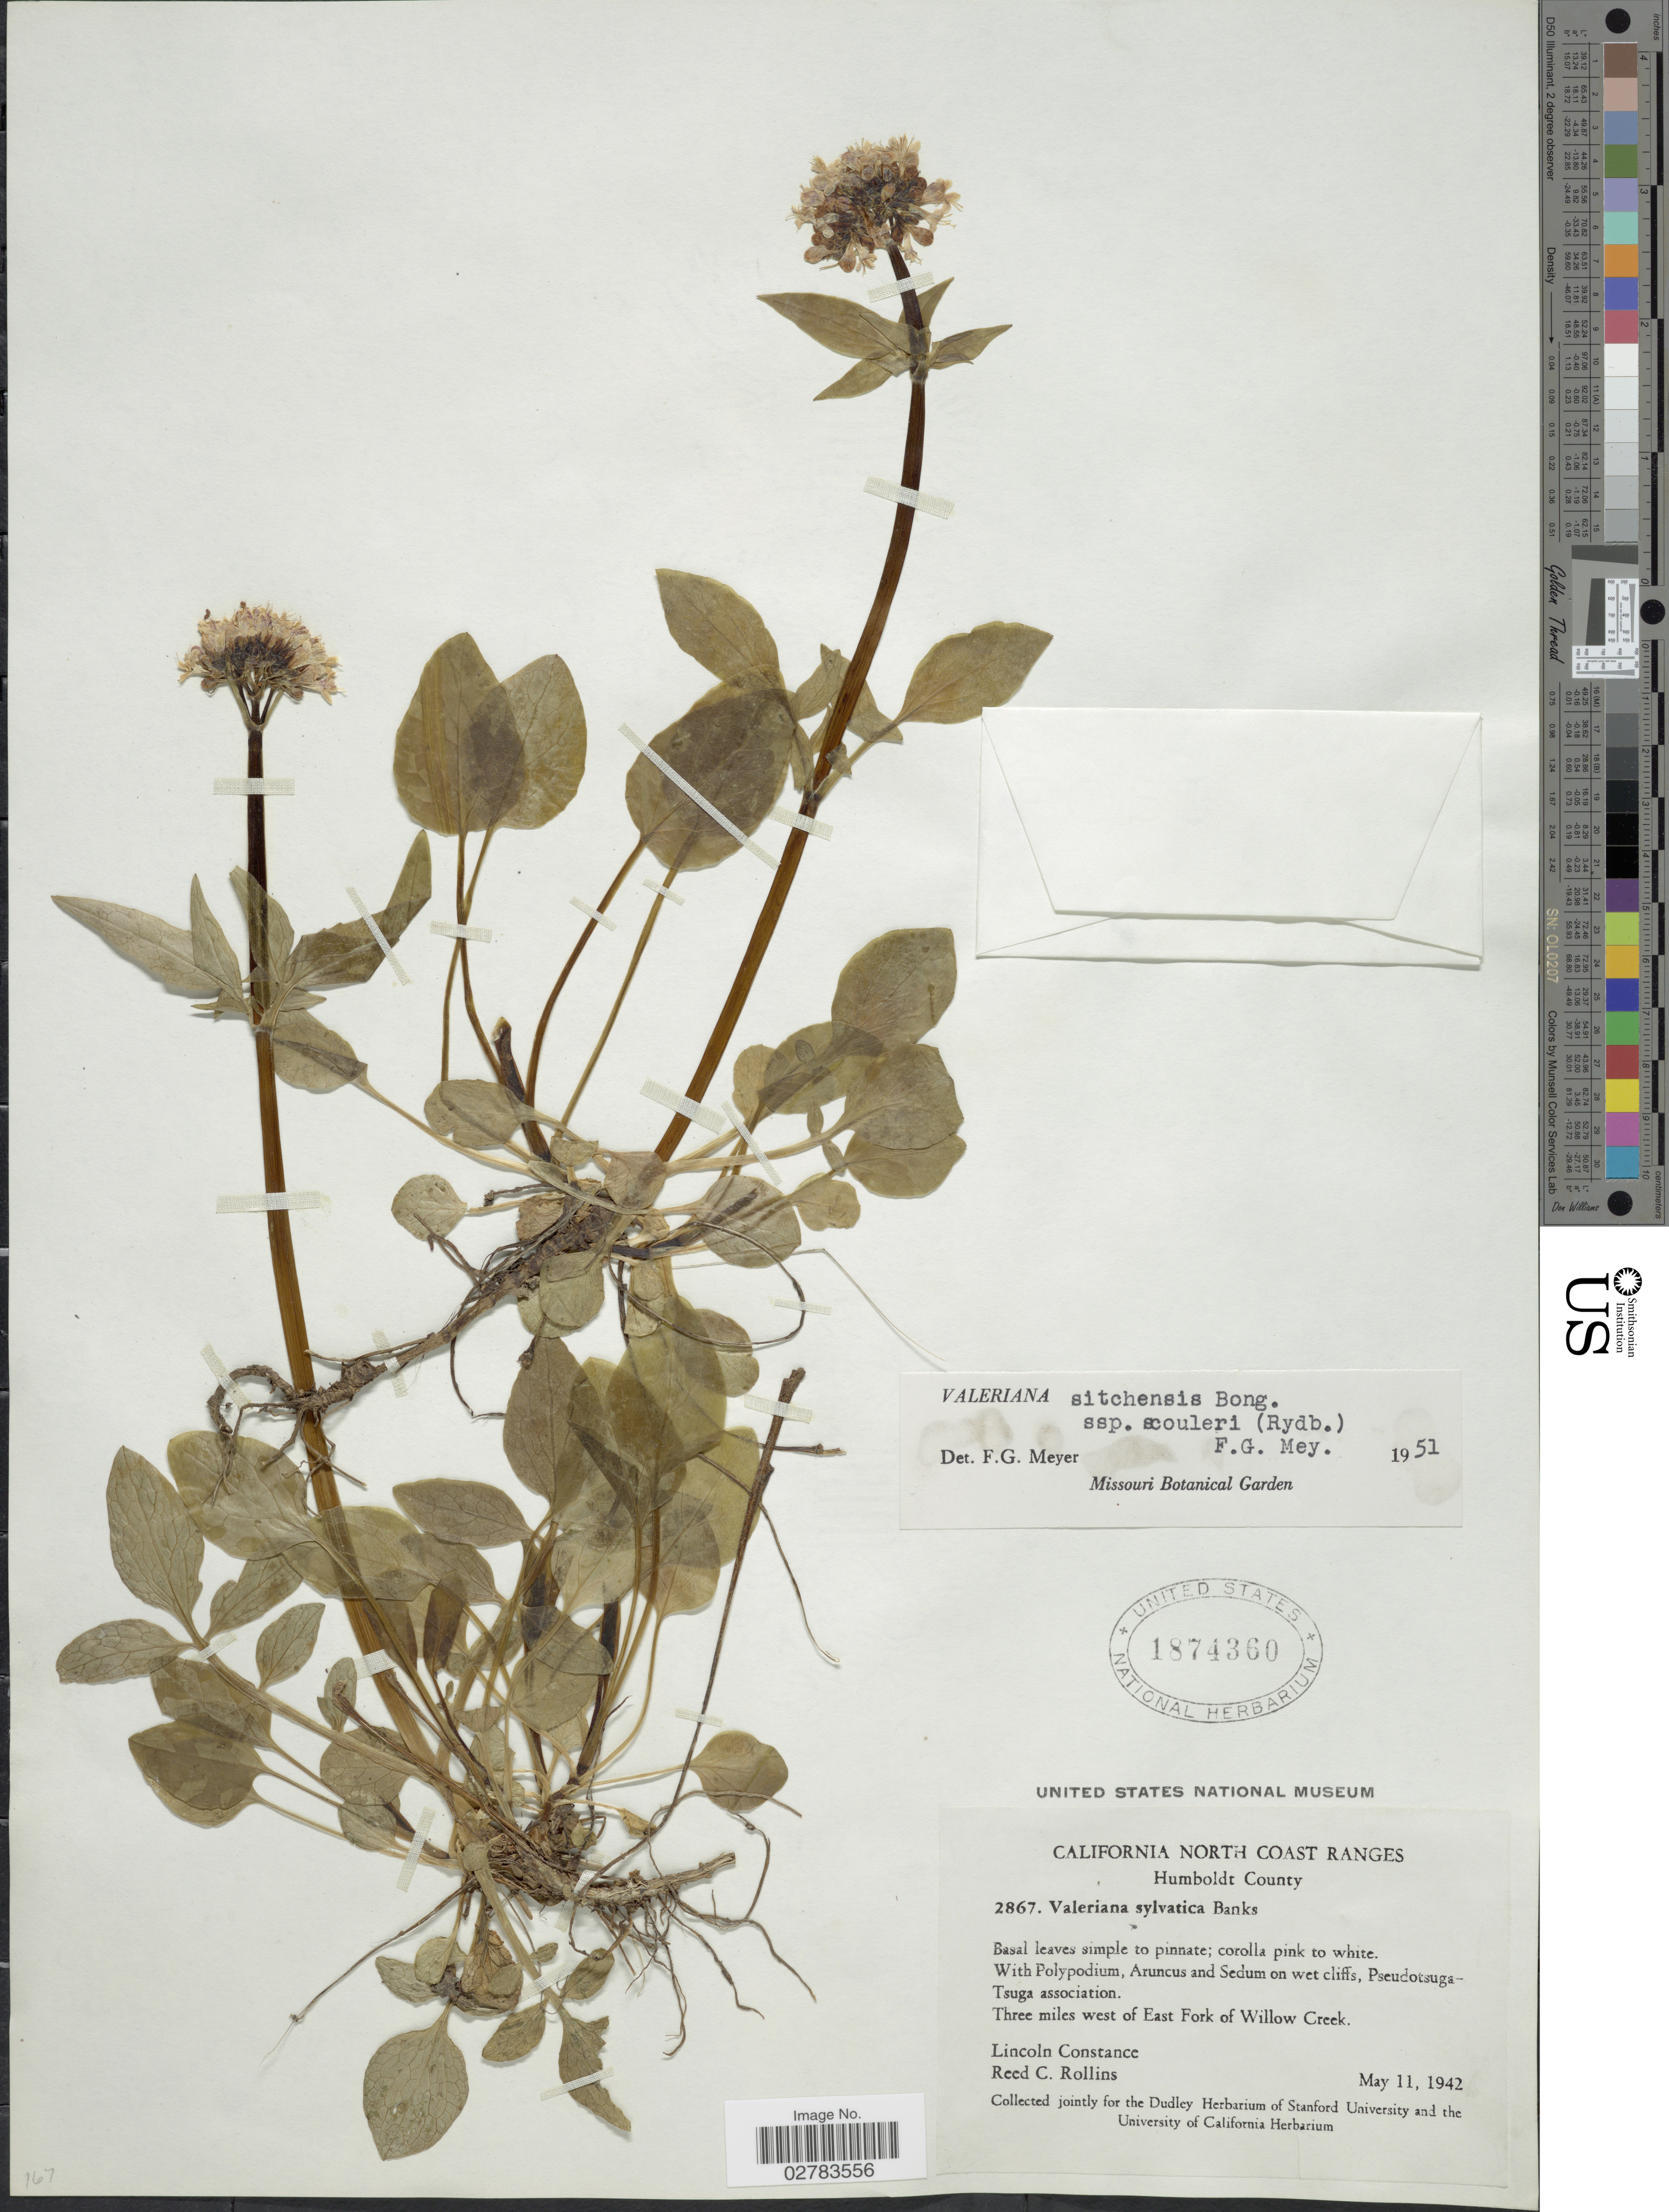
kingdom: Plantae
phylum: Tracheophyta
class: Magnoliopsida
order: Dipsacales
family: Caprifoliaceae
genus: Valeriana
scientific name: Valeriana sitchensis subsp. scouleri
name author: (Rydb.) F.G. Mey.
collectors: L. Constance & R. C. Rollins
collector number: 2867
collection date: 1942-05-11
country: United States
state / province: California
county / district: Humboldt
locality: California North Coast Ranges, Humboldt County, Tsuga association, Three miles west of East Fork of Willow Creek.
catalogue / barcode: US 1874360